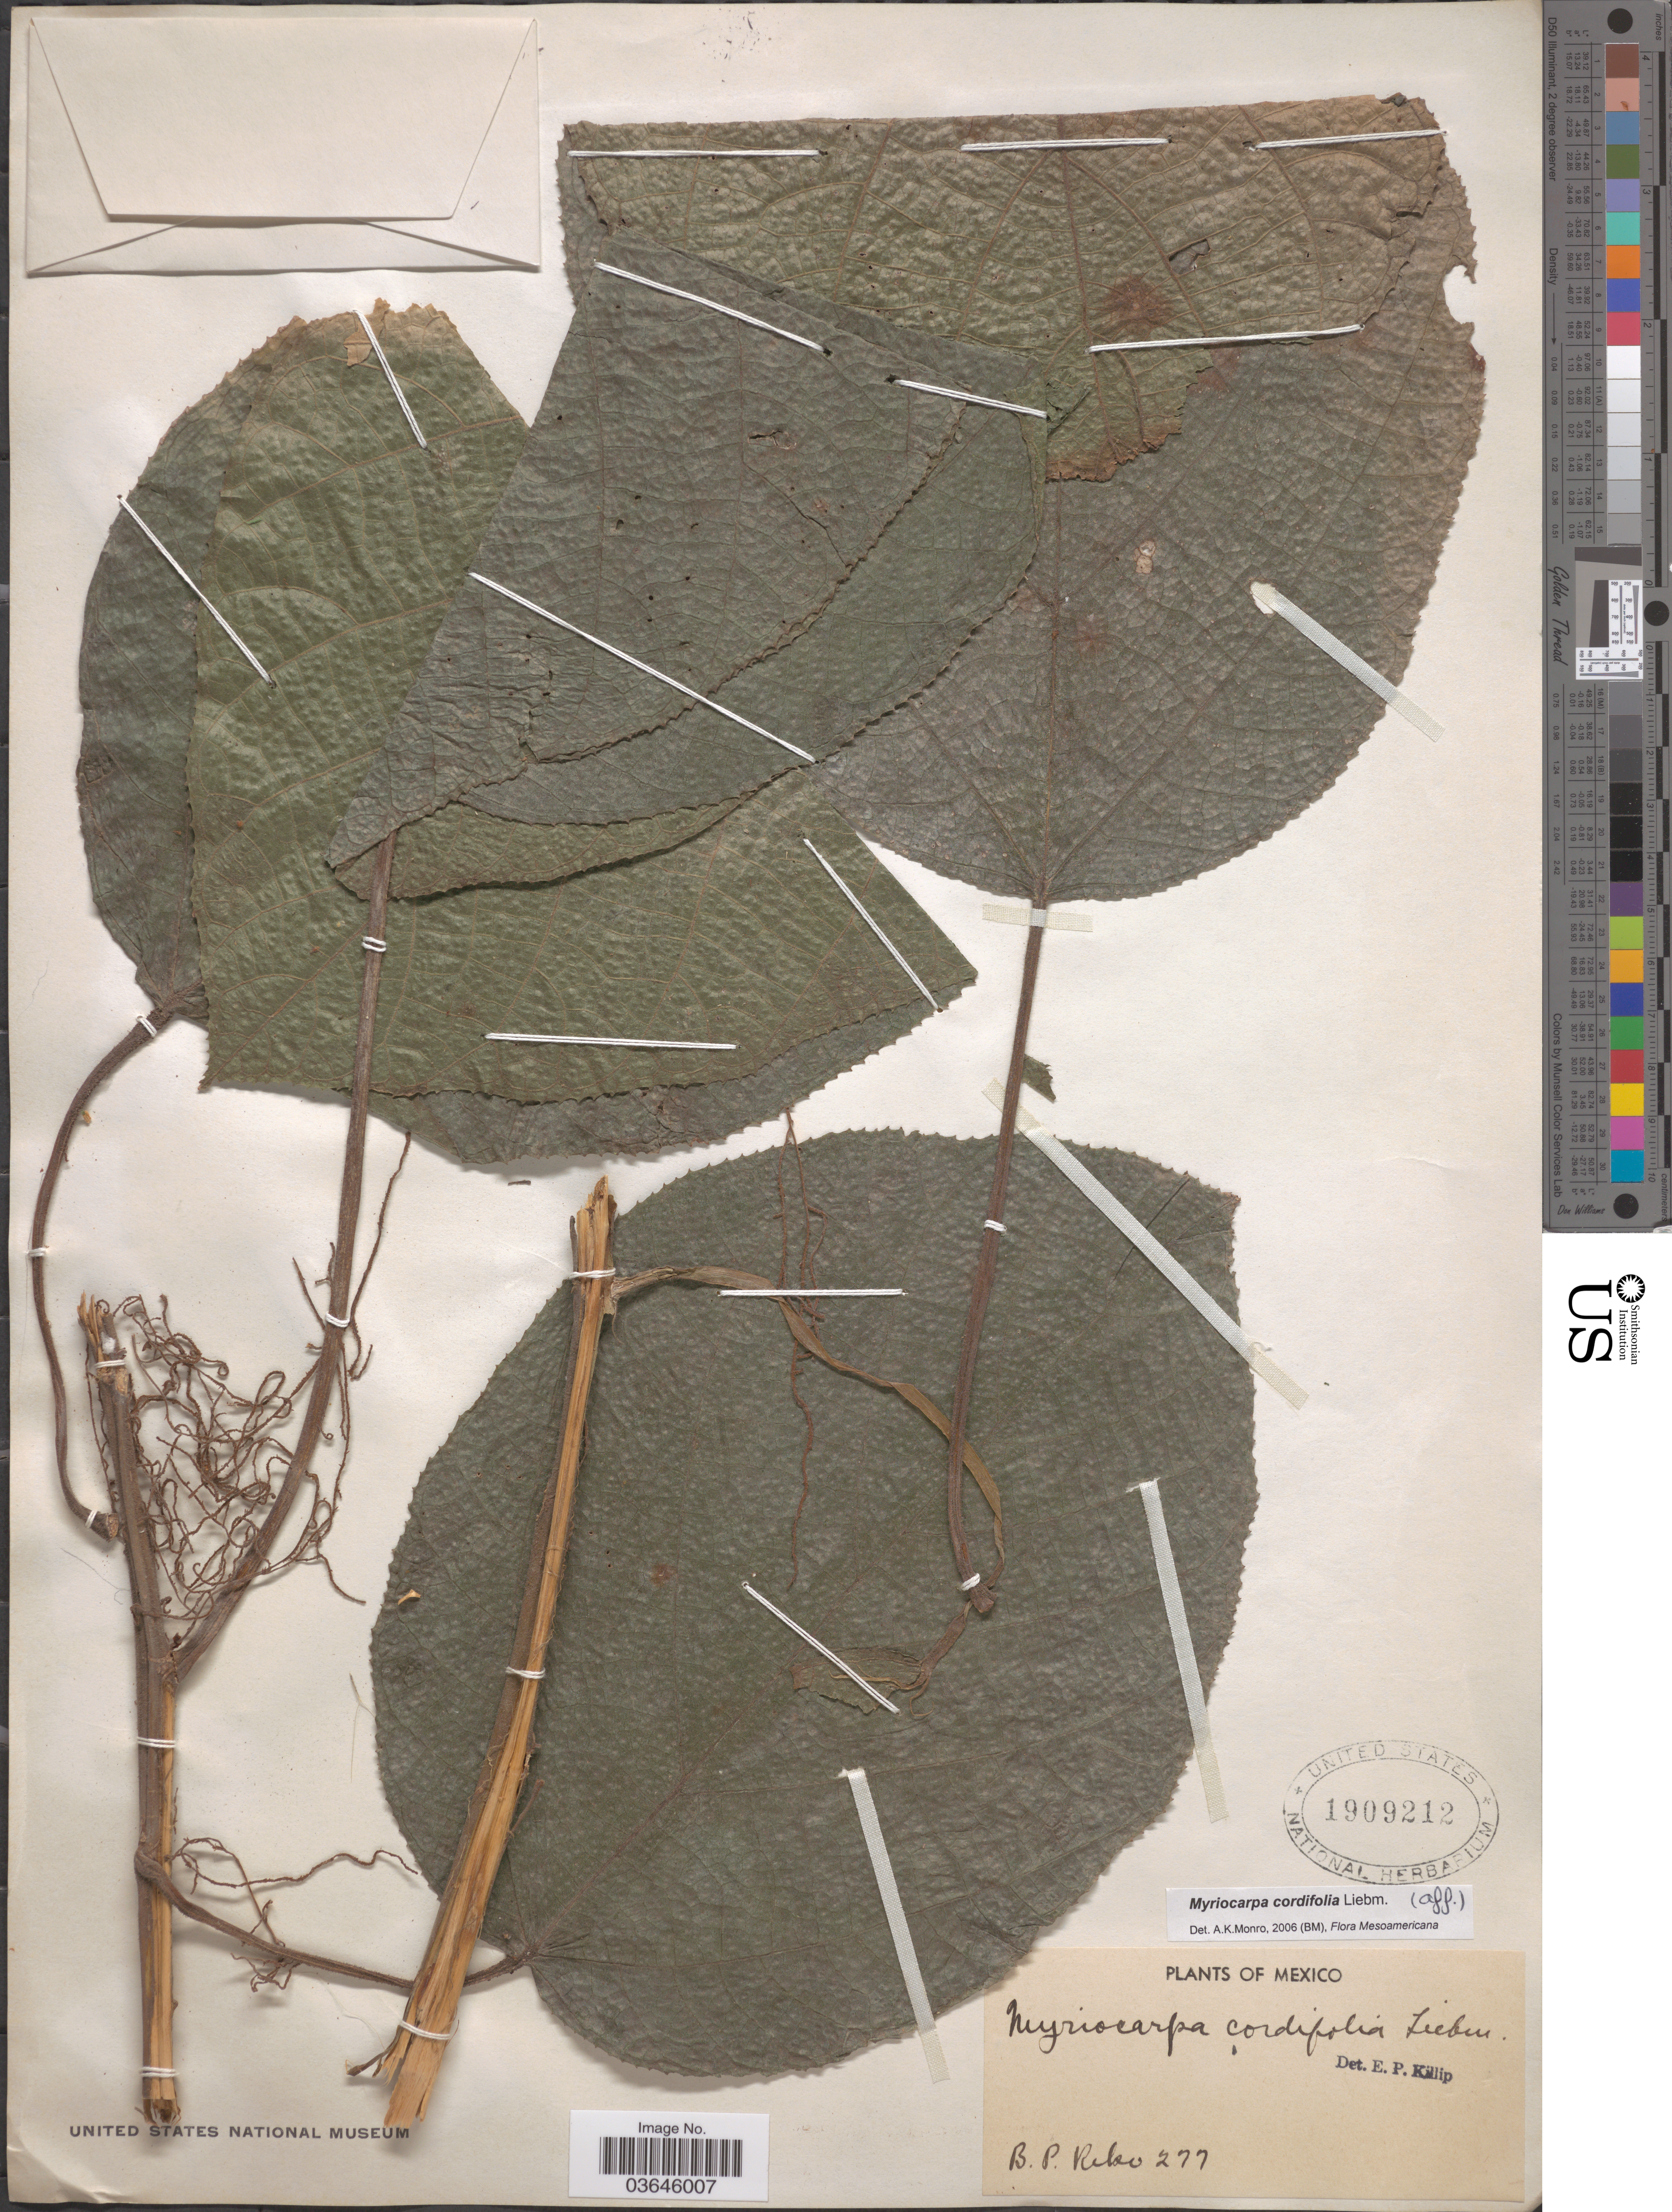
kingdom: Plantae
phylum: Tracheophyta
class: Magnoliopsida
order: Rosales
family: Urticaceae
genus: Myriocarpa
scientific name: Myriocarpa cordifolia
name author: Liebm.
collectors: B. P. Reko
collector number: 277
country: Mexico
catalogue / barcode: US 1909212